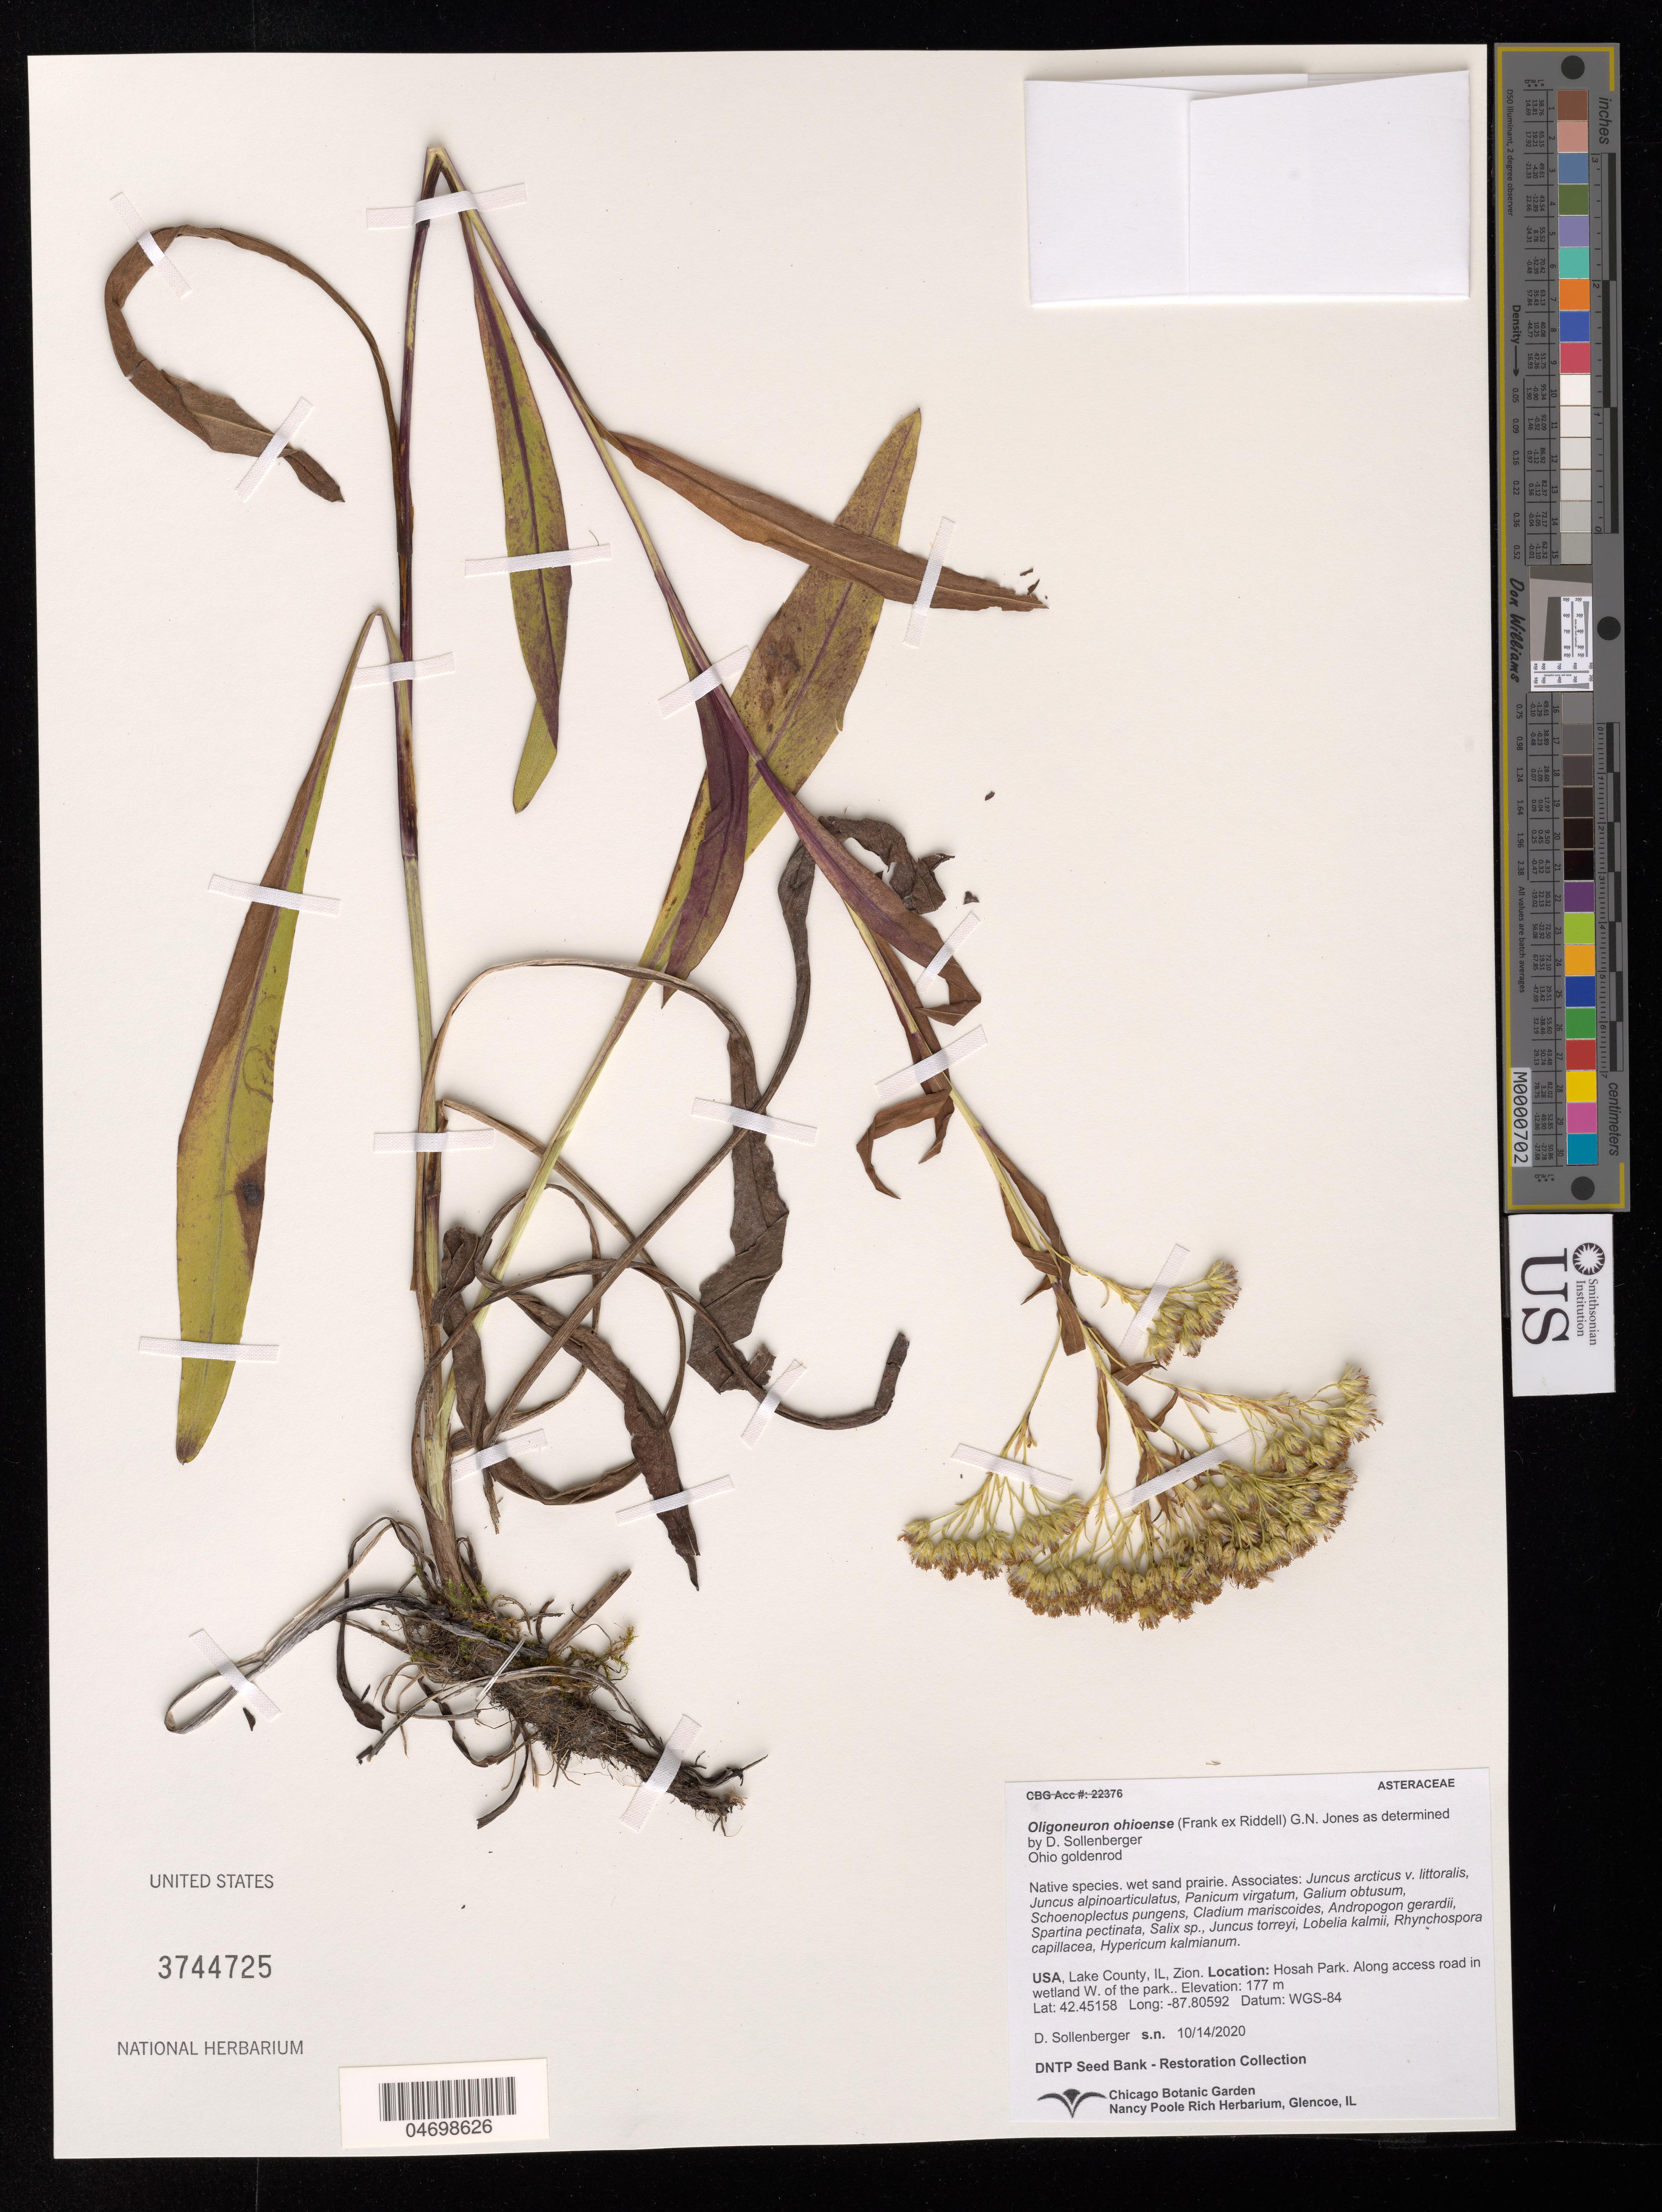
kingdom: Plantae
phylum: Tracheophyta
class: Magnoliopsida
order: Asterales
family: Asteraceae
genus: Oligoneuron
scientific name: Oligoneuron ohioense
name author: (Riddell) G.N. Jones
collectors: D. Sollenberger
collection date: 2020-10-14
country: United States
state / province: Illinois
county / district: Lake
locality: Zion. Hosah Park, along access road in wetland west of the park.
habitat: Wet sand prairie. With Galiun obtusum, Salix sp., Juncus torreyi, Lobelia kalmii, etc.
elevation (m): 177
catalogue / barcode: US 3744725